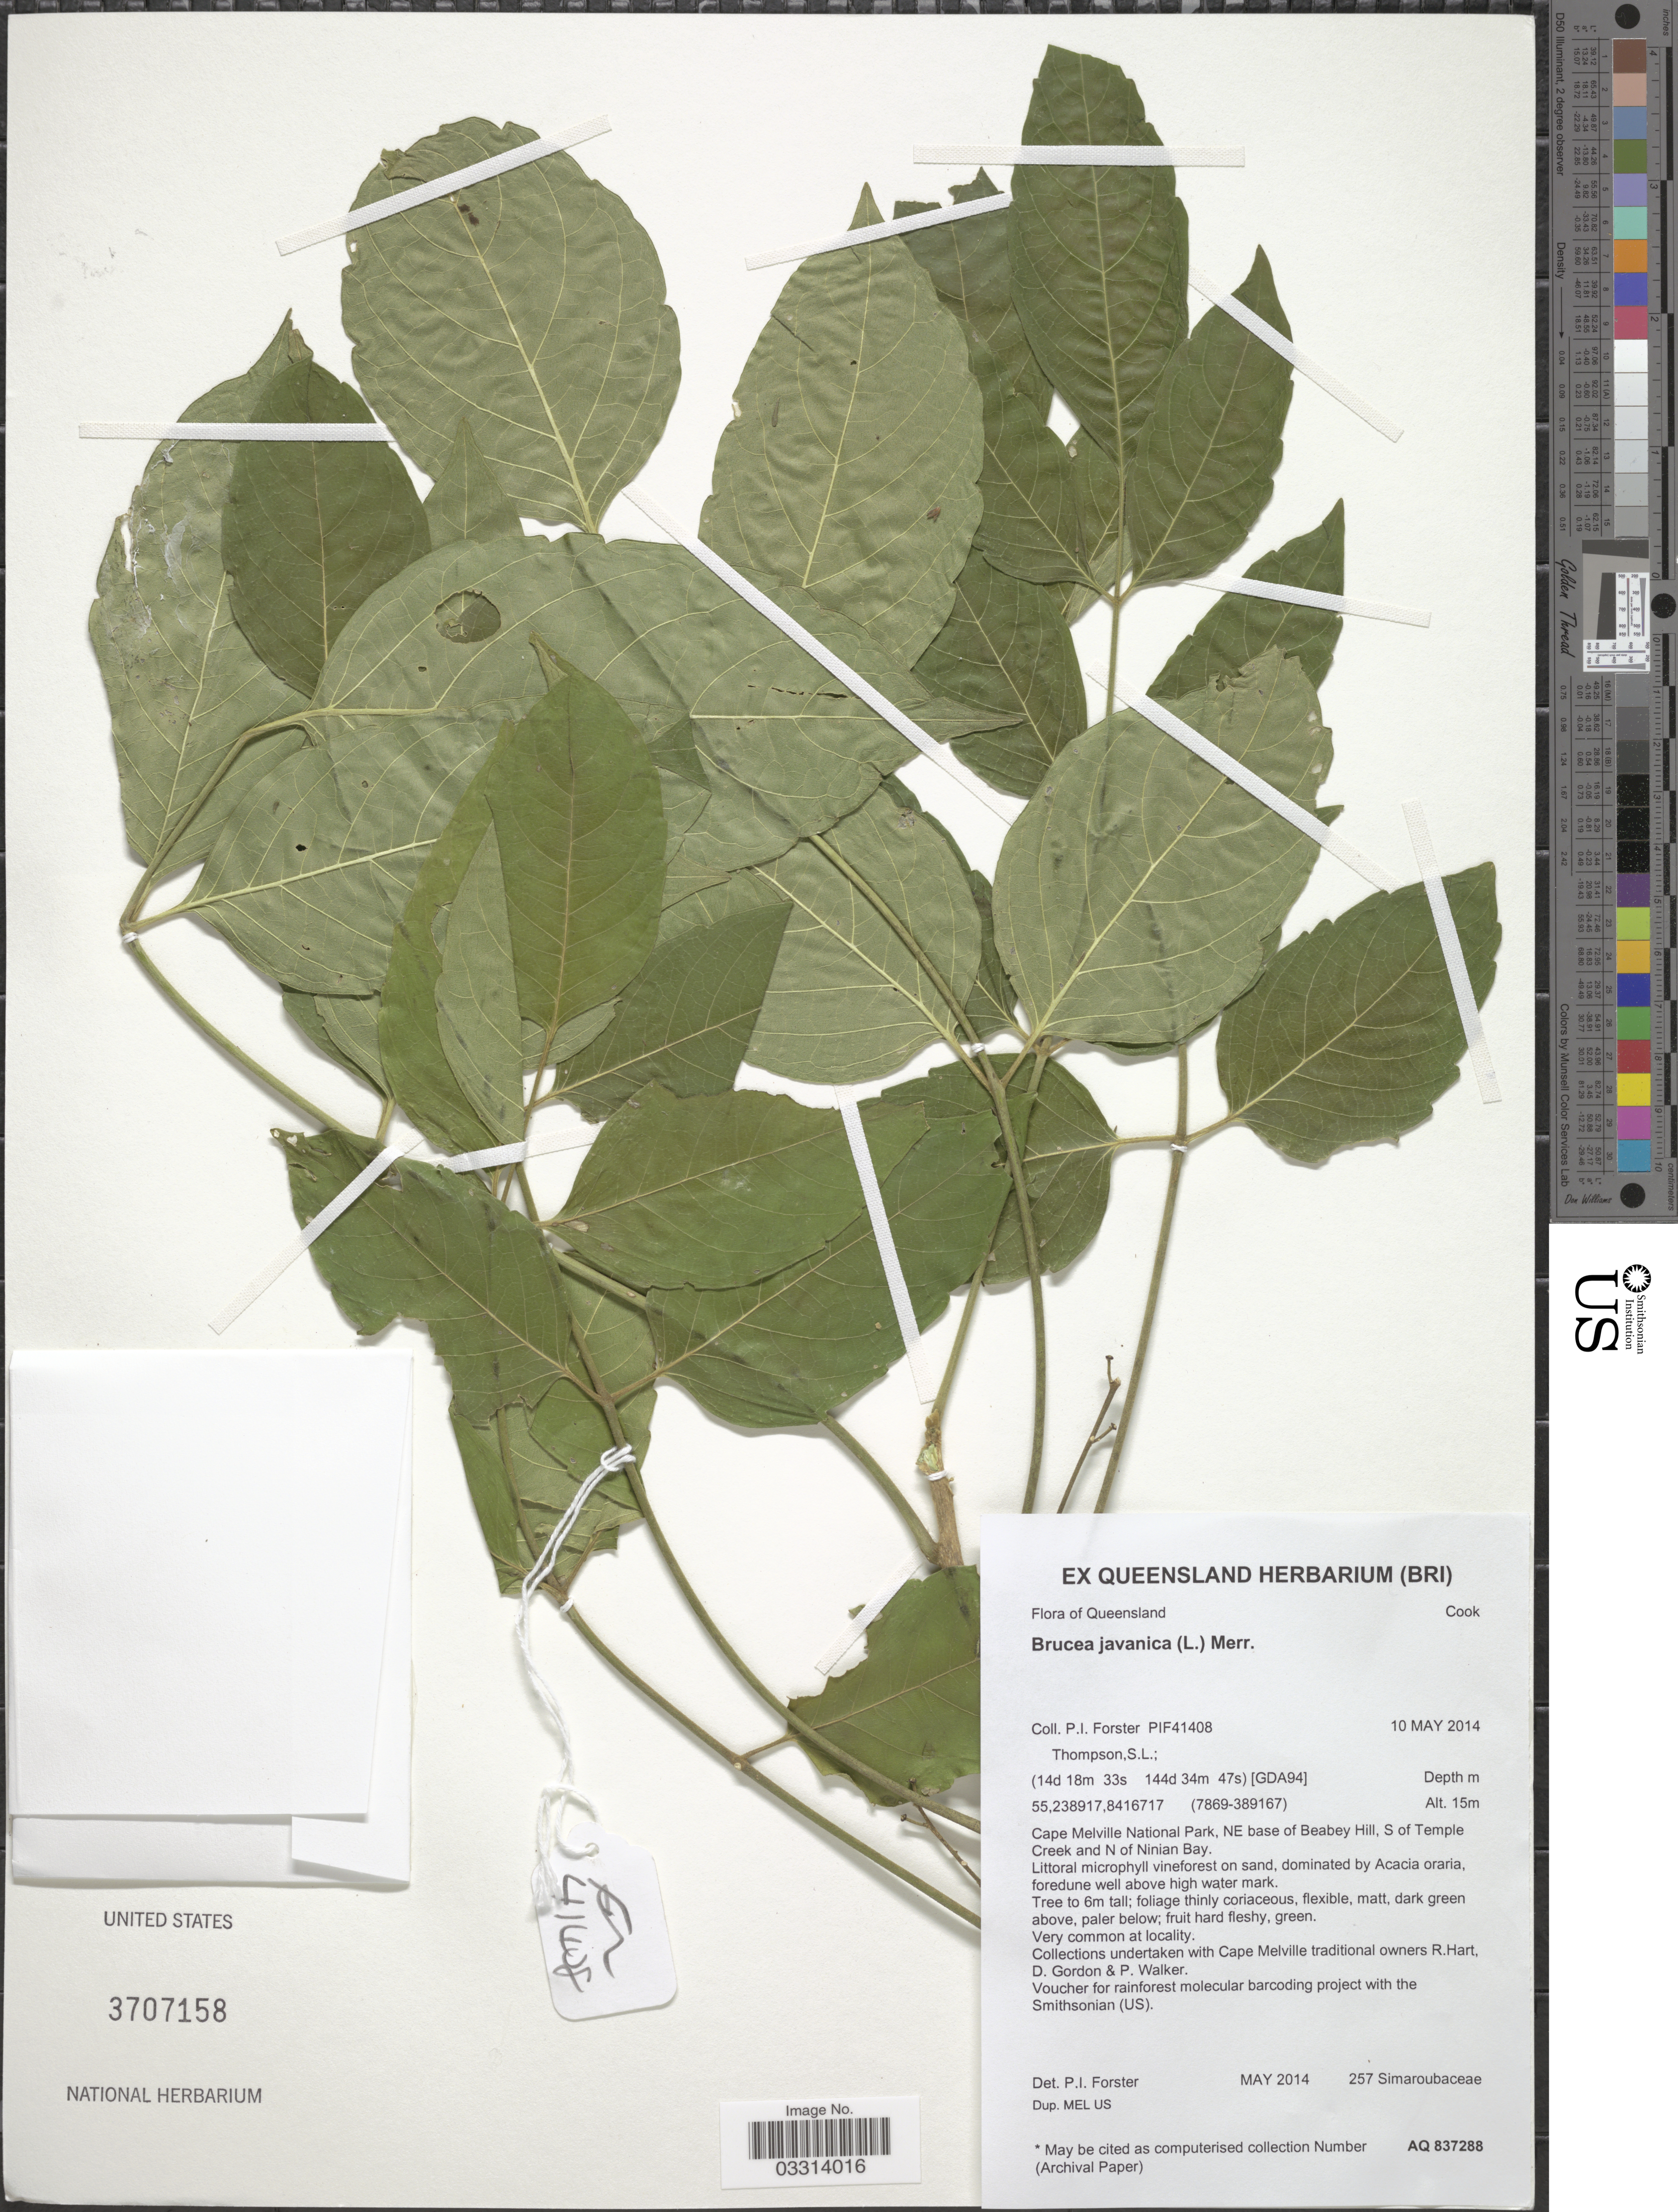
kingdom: Plantae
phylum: Tracheophyta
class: Magnoliopsida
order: Sapindales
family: Simaroubaceae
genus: Brucea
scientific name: Brucea javanica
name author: (L.) Merr.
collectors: P. Forster & S. L. Thompson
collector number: PIF41408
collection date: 2014-05-10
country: Australia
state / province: Queensland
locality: Cook. [GDA94]. Cape Melville National Park, NE base of Beabey Hill, S of Temple Creek and N of Ninian Bay.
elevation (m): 15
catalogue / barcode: US 3707158